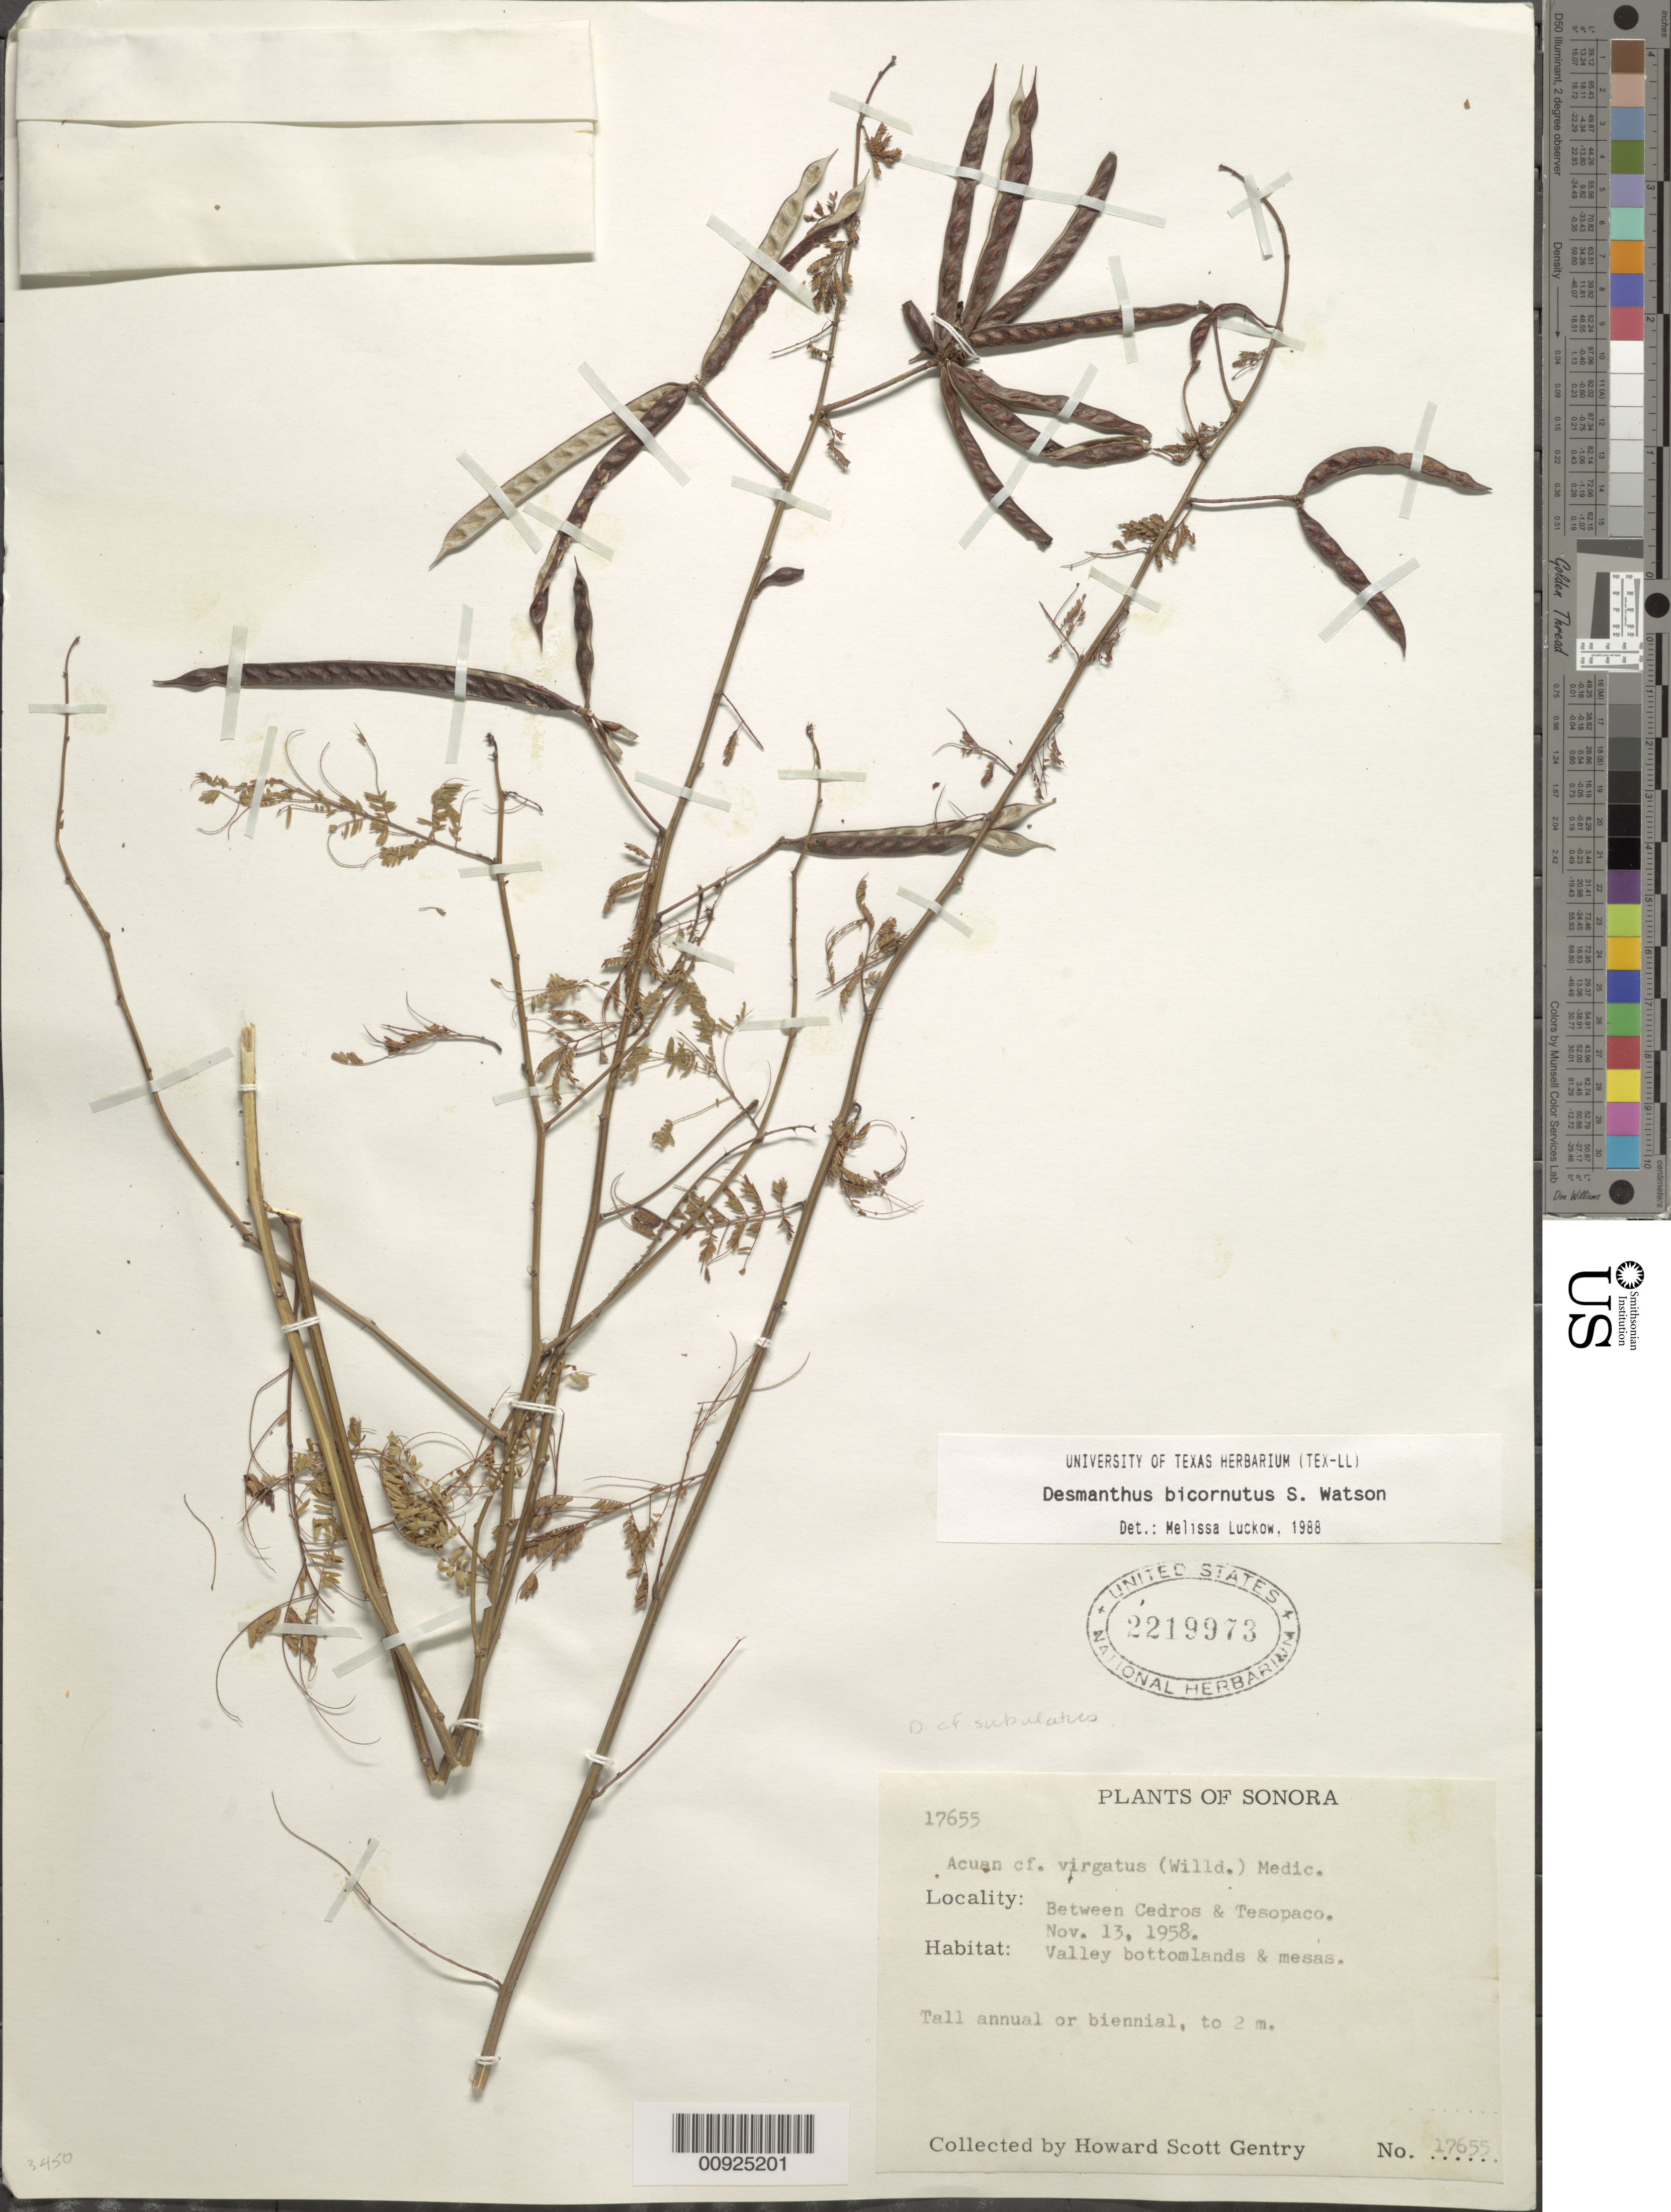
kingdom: Plantae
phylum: Tracheophyta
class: Magnoliopsida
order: Fabales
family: Fabaceae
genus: Desmanthus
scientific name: Desmanthus bicornutus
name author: S. Watson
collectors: H. S. Gentry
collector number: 17655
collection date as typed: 13 Nov 1958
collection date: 1958-11-13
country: Mexico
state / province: Sonora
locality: Between Cedros & Tesopaco.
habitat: Valley bottomlands & mesas.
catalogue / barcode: US 2219973